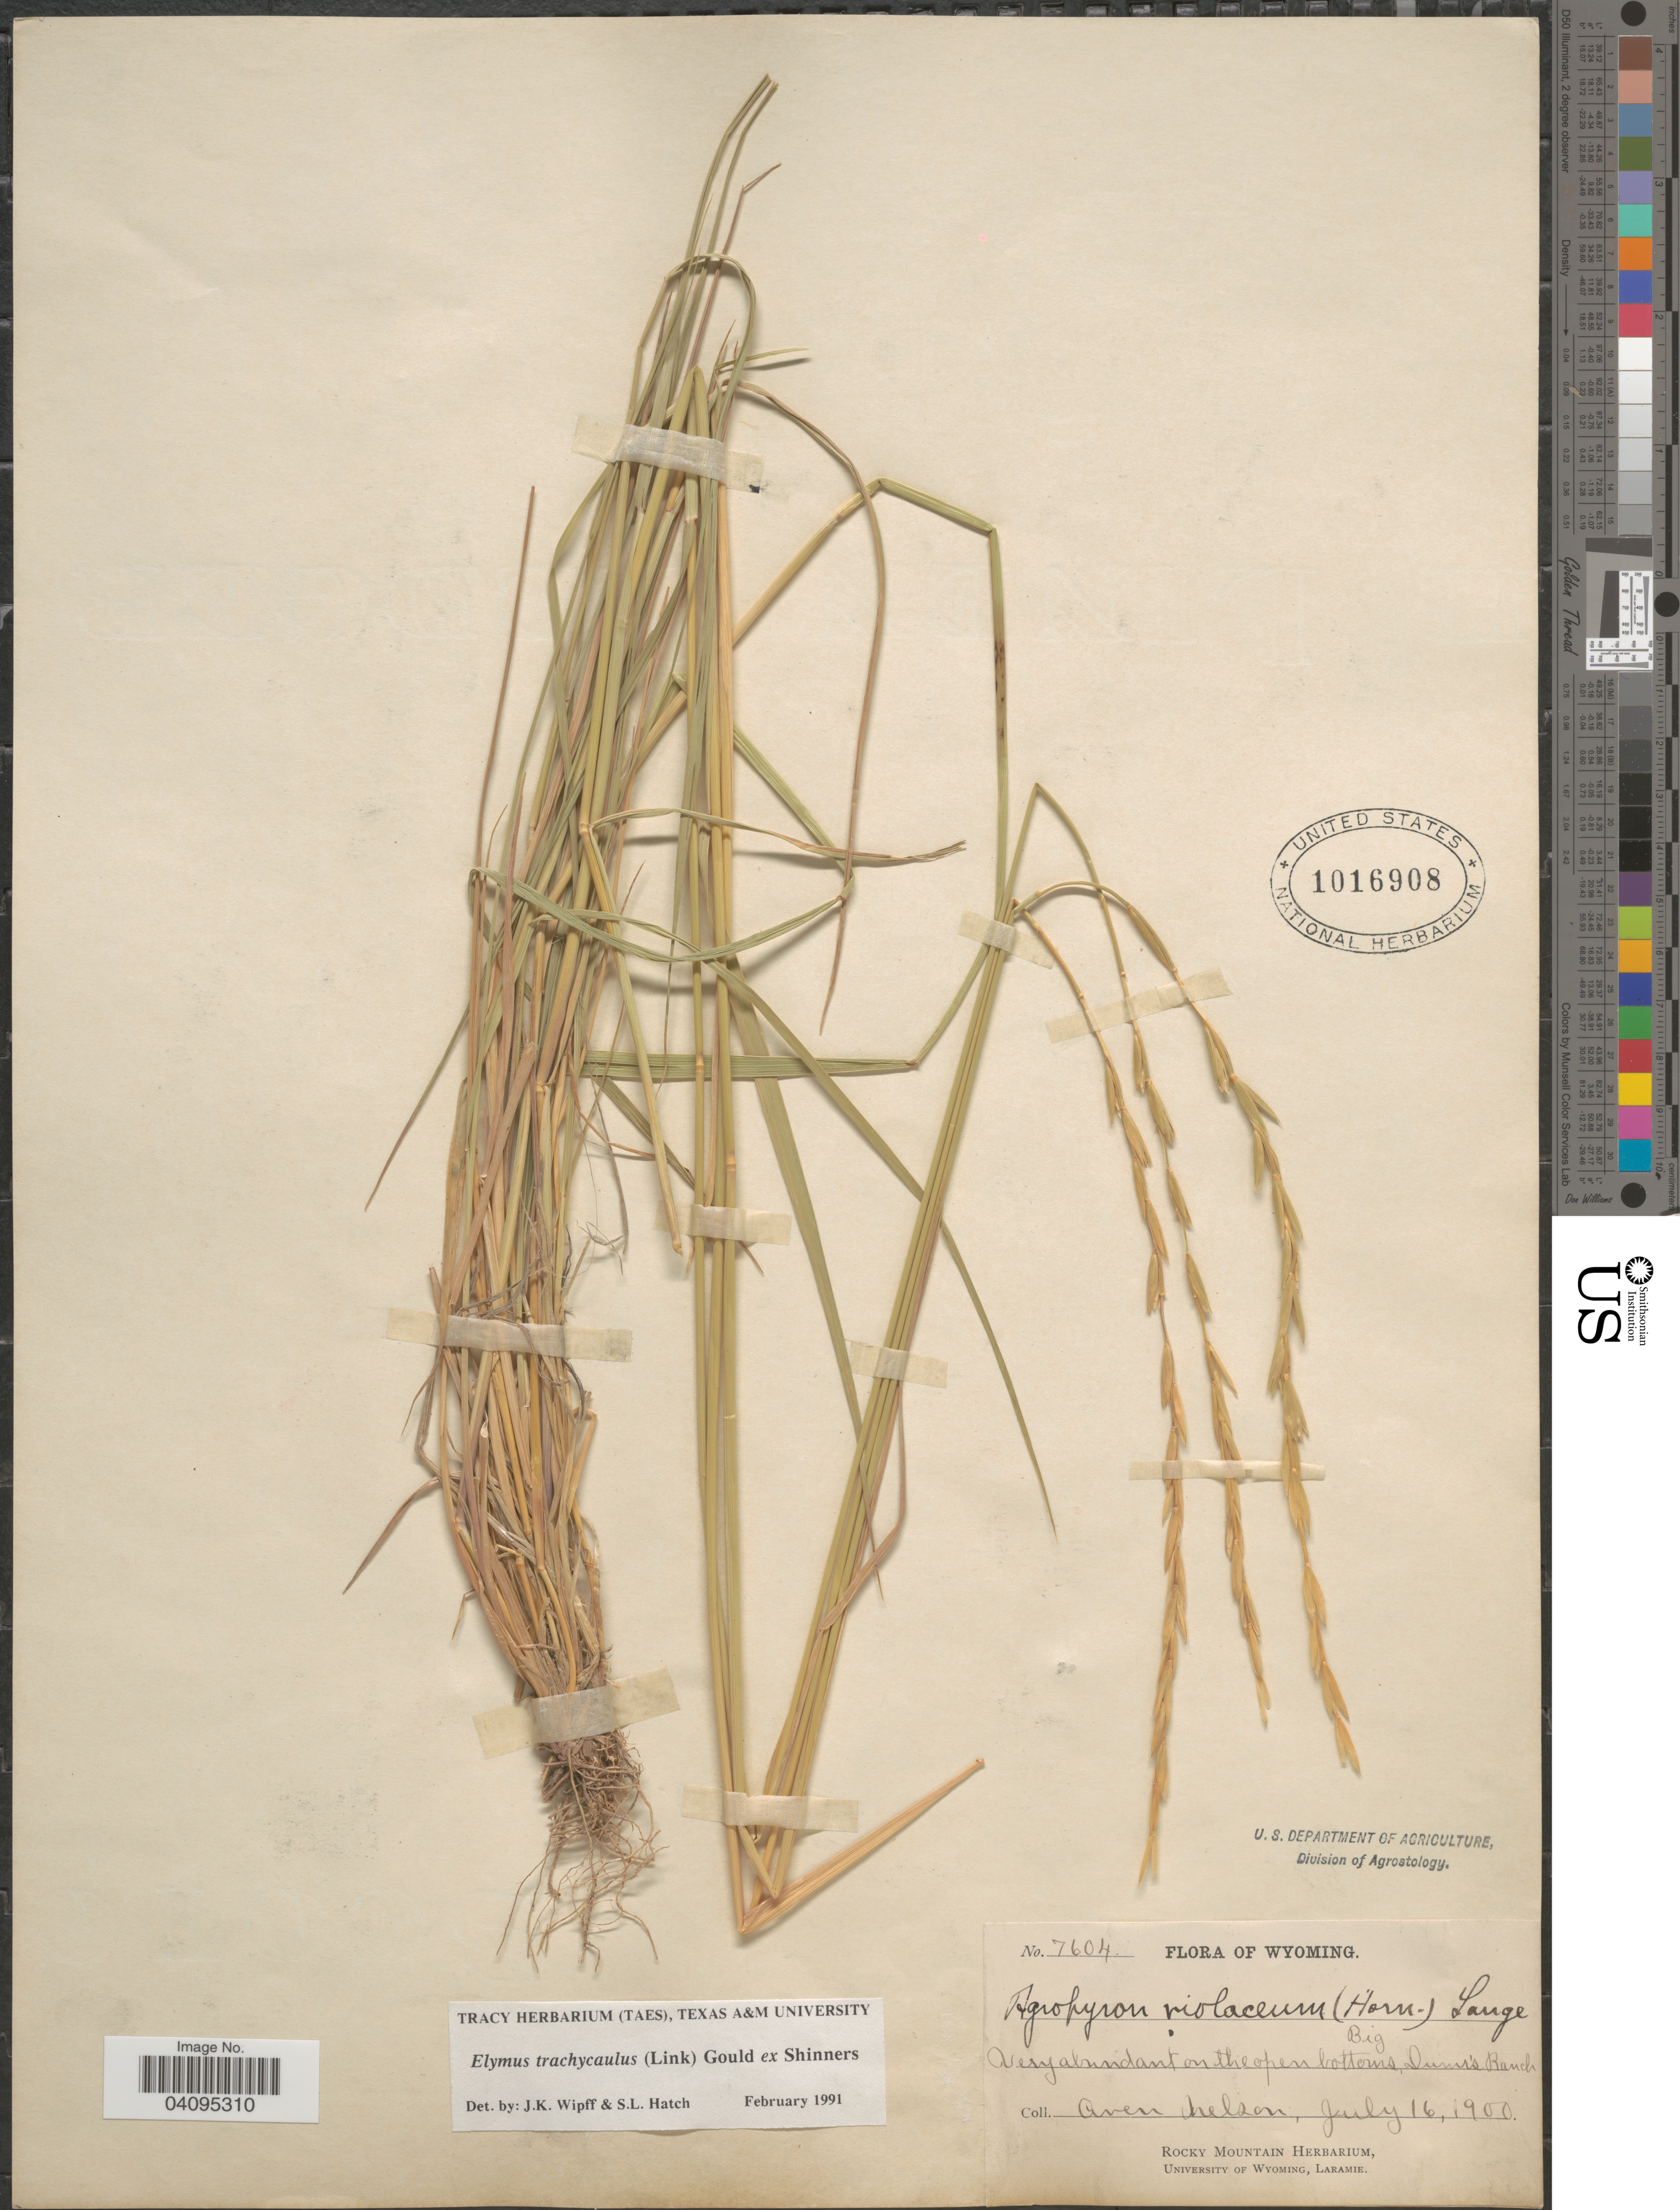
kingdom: Plantae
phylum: Tracheophyta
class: Liliopsida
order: Poales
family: Poaceae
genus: Elymus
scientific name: Elymus trachycaulus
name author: (Link) Gould ex Shinners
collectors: A. Nelson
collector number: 7604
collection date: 1900-07-16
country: United States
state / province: Wyoming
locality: Very abundant on the open bottoms, Dunn's Ranch.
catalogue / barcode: US 1016908